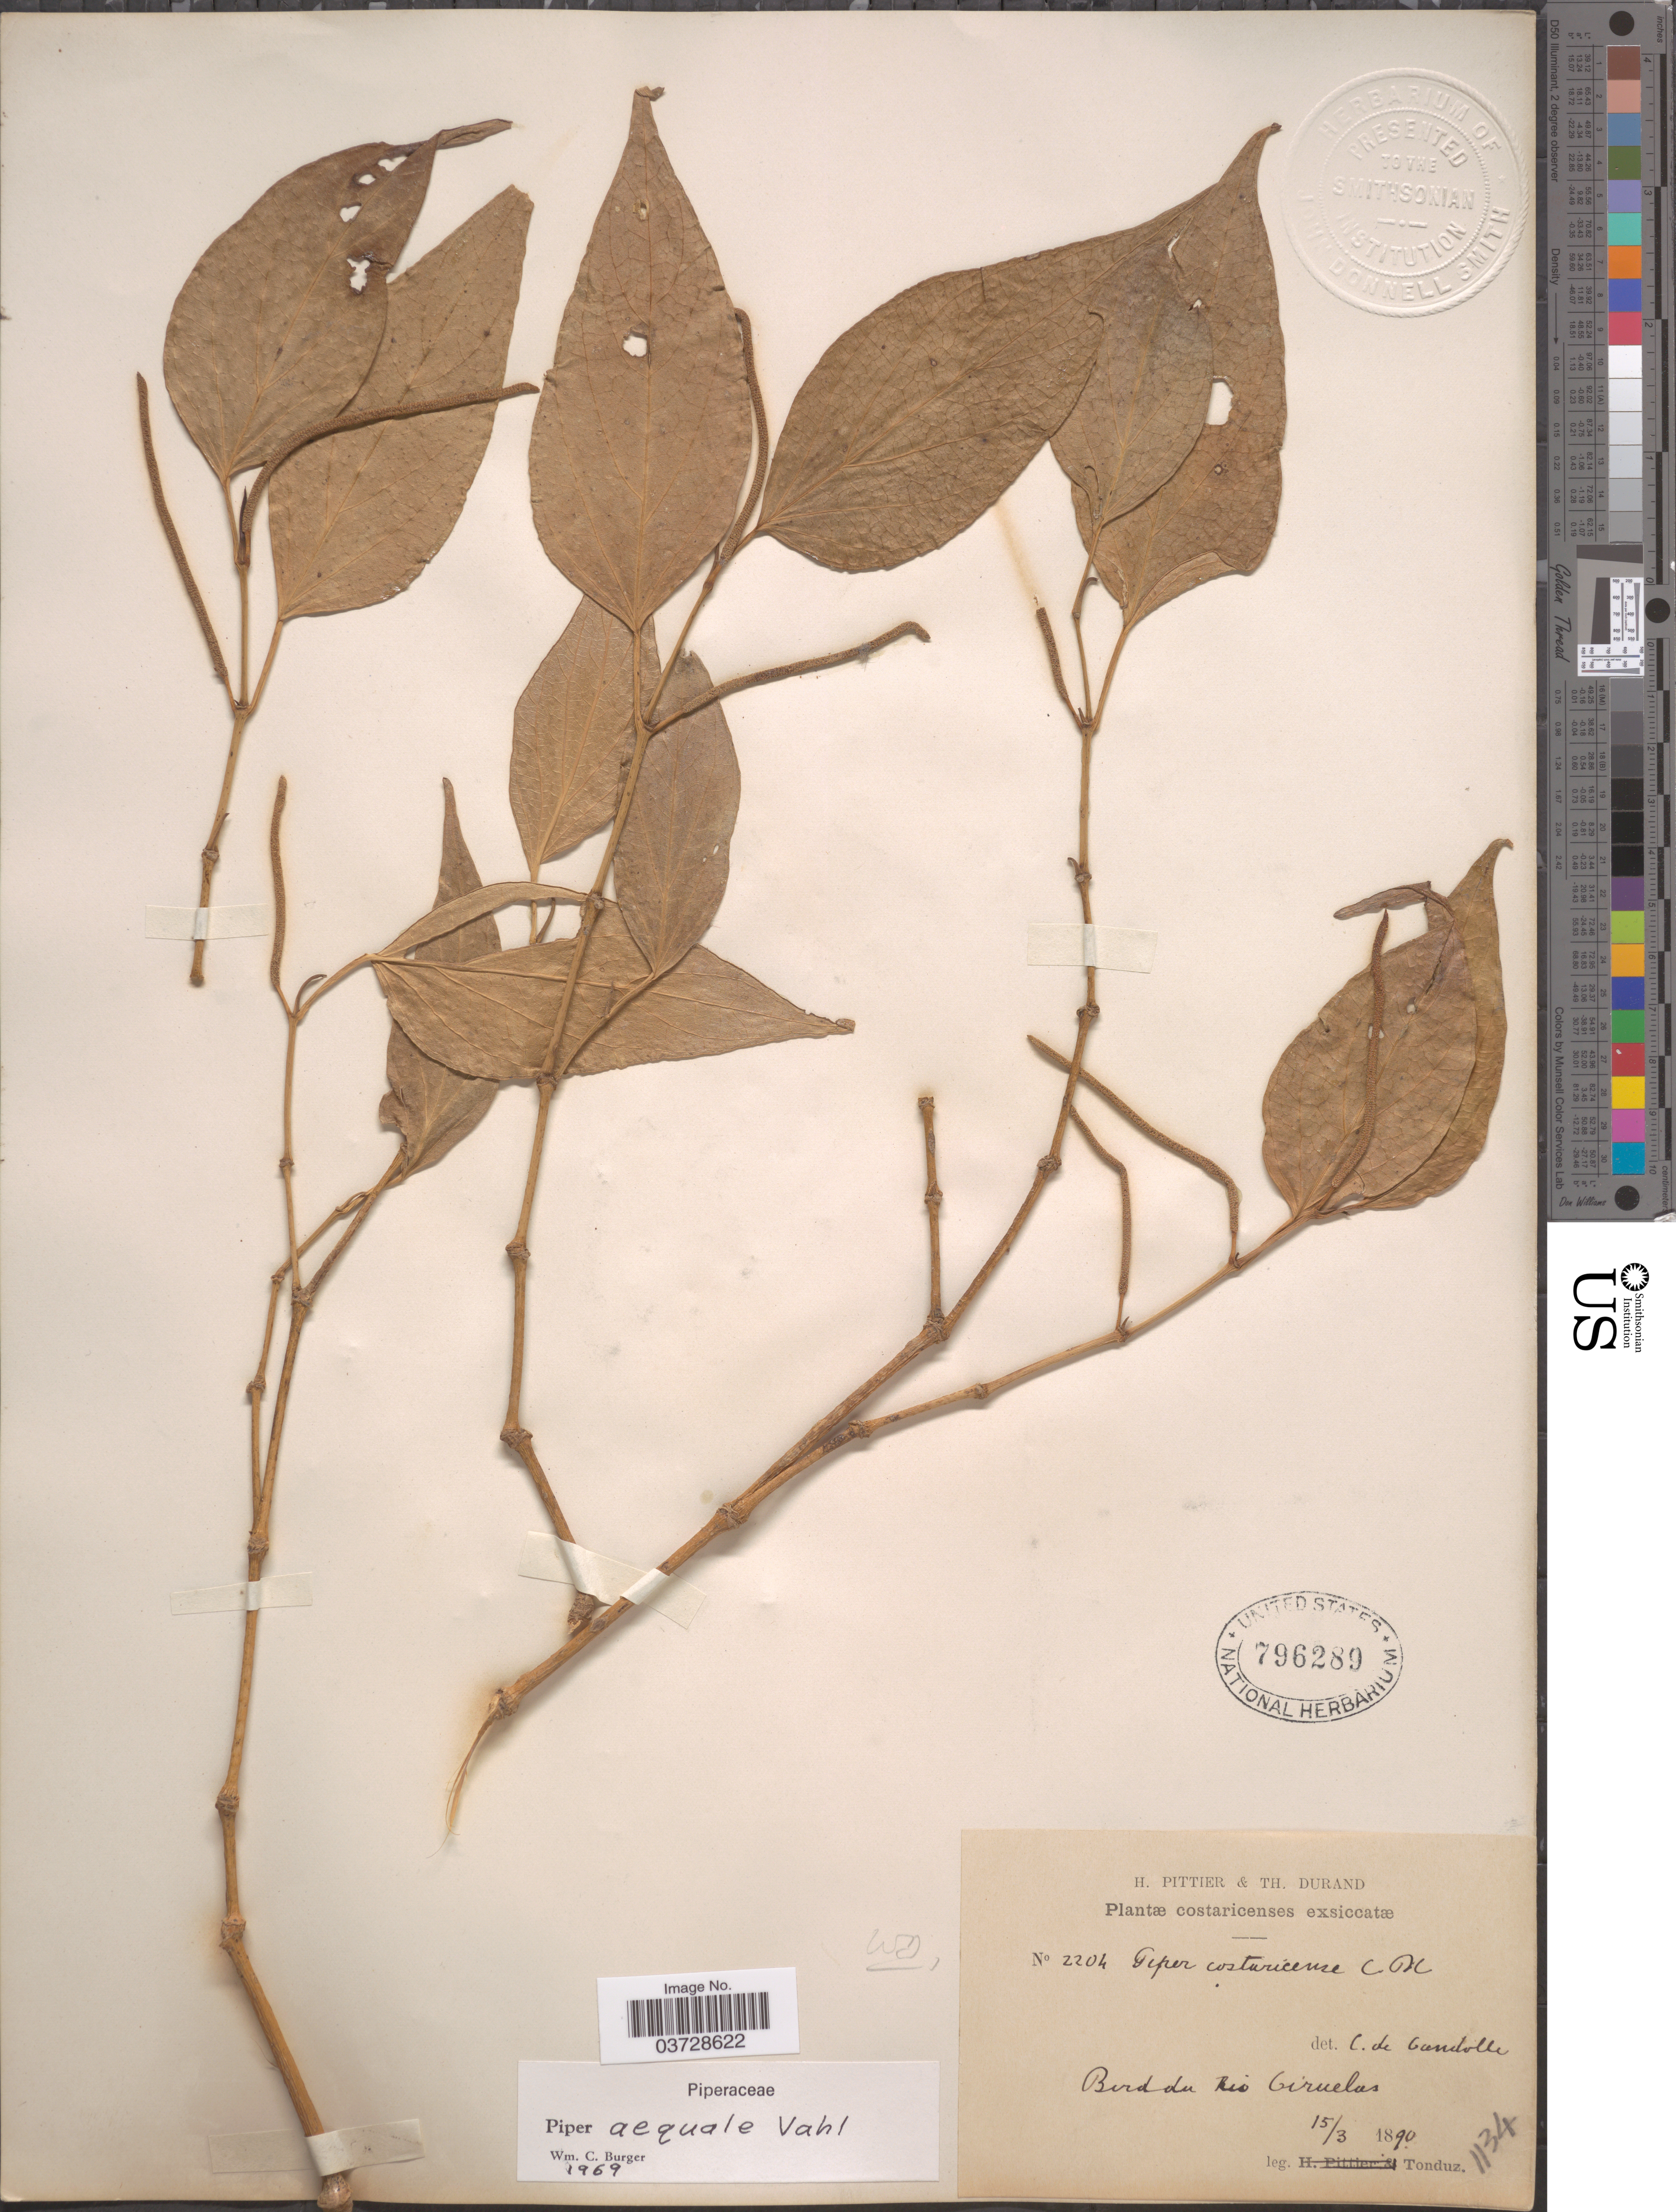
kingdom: Plantae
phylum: Tracheophyta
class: Magnoliopsida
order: Piperales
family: Piperaceae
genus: Piper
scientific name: Piper aequale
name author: Vahl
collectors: Tonduz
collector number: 2204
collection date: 1890-03-15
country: Costa Rica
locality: Bord du Rio Ciruelas.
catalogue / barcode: US 796289